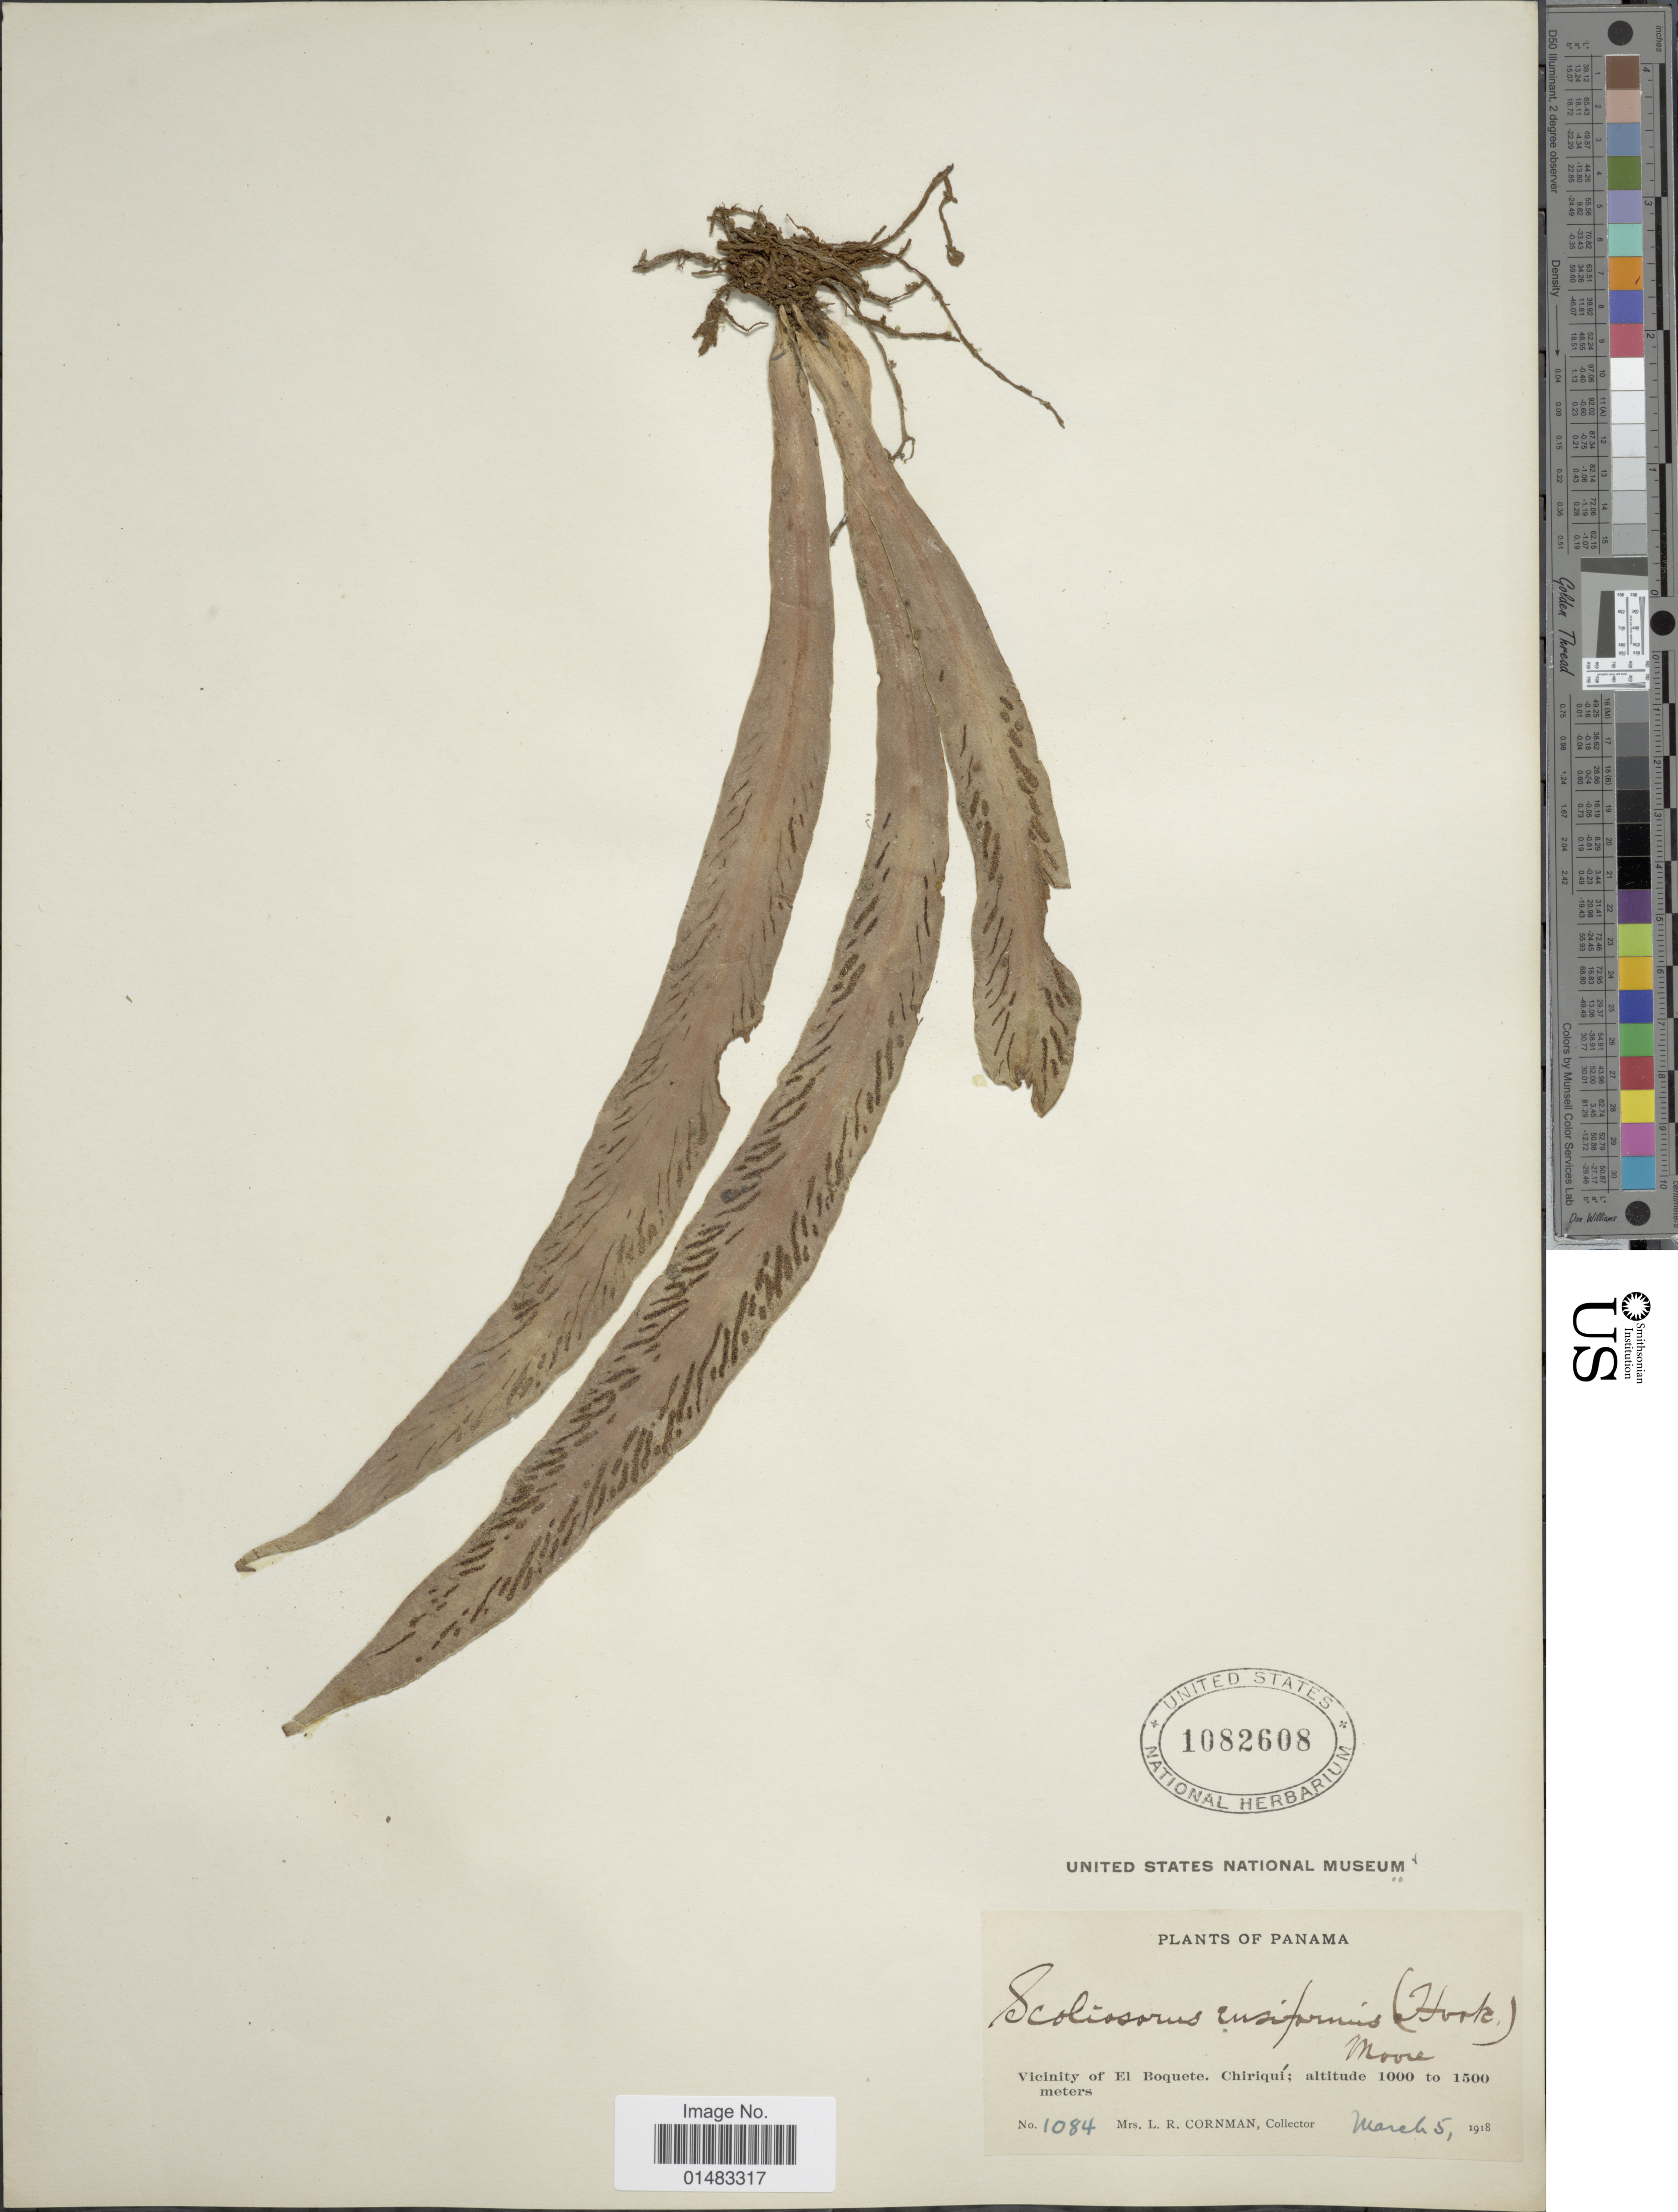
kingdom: Plantae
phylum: Tracheophyta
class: Polypodiopsida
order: Polypodiales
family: Pteridaceae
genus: Scoliosorus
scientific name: Scoliosorus ensiformis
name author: (Hook.) T. Moore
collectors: L. Cornman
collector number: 1084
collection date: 1918-03-05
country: Panama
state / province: Chiriqui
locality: Plants of Panama, Vicinity of el Boquete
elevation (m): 1000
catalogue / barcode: US 1082608